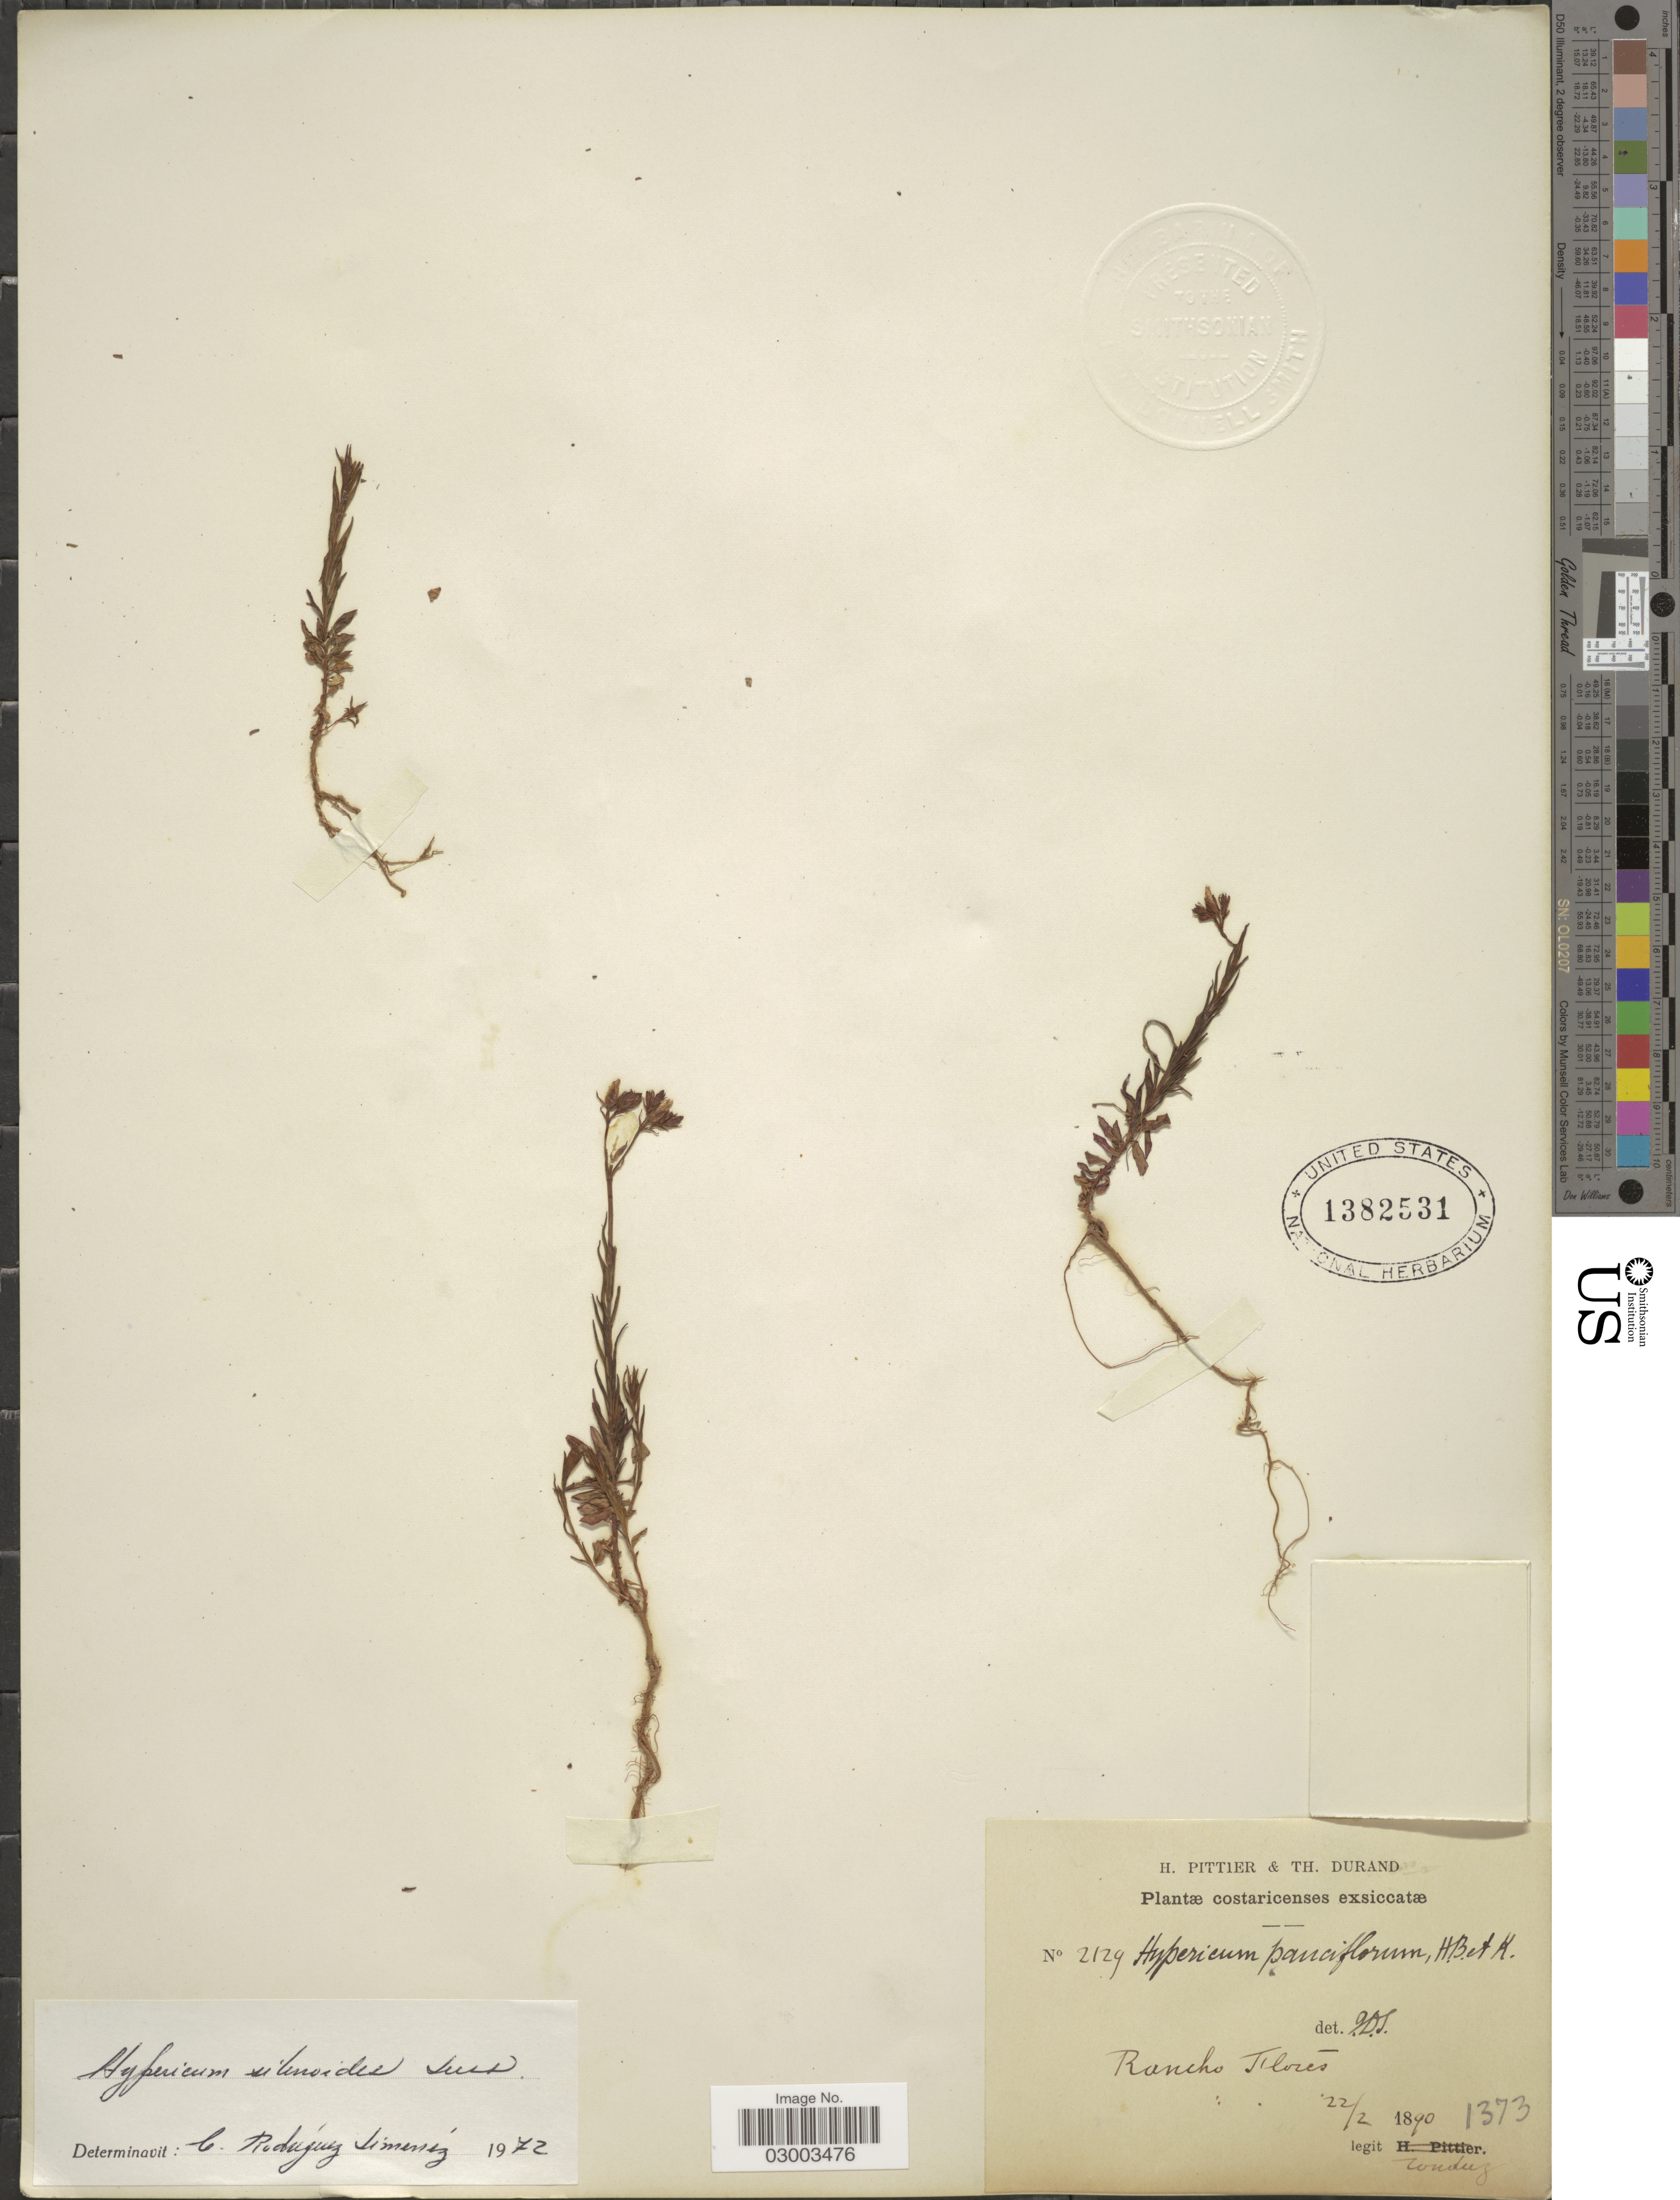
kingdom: Plantae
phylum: Tracheophyta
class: Magnoliopsida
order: Malpighiales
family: Hypericaceae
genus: Hypericum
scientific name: Hypericum silenoides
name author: Juss.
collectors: Tonduz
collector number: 2129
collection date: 1890-02-22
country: Costa Rica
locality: Rancho Flores.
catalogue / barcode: US 1382531